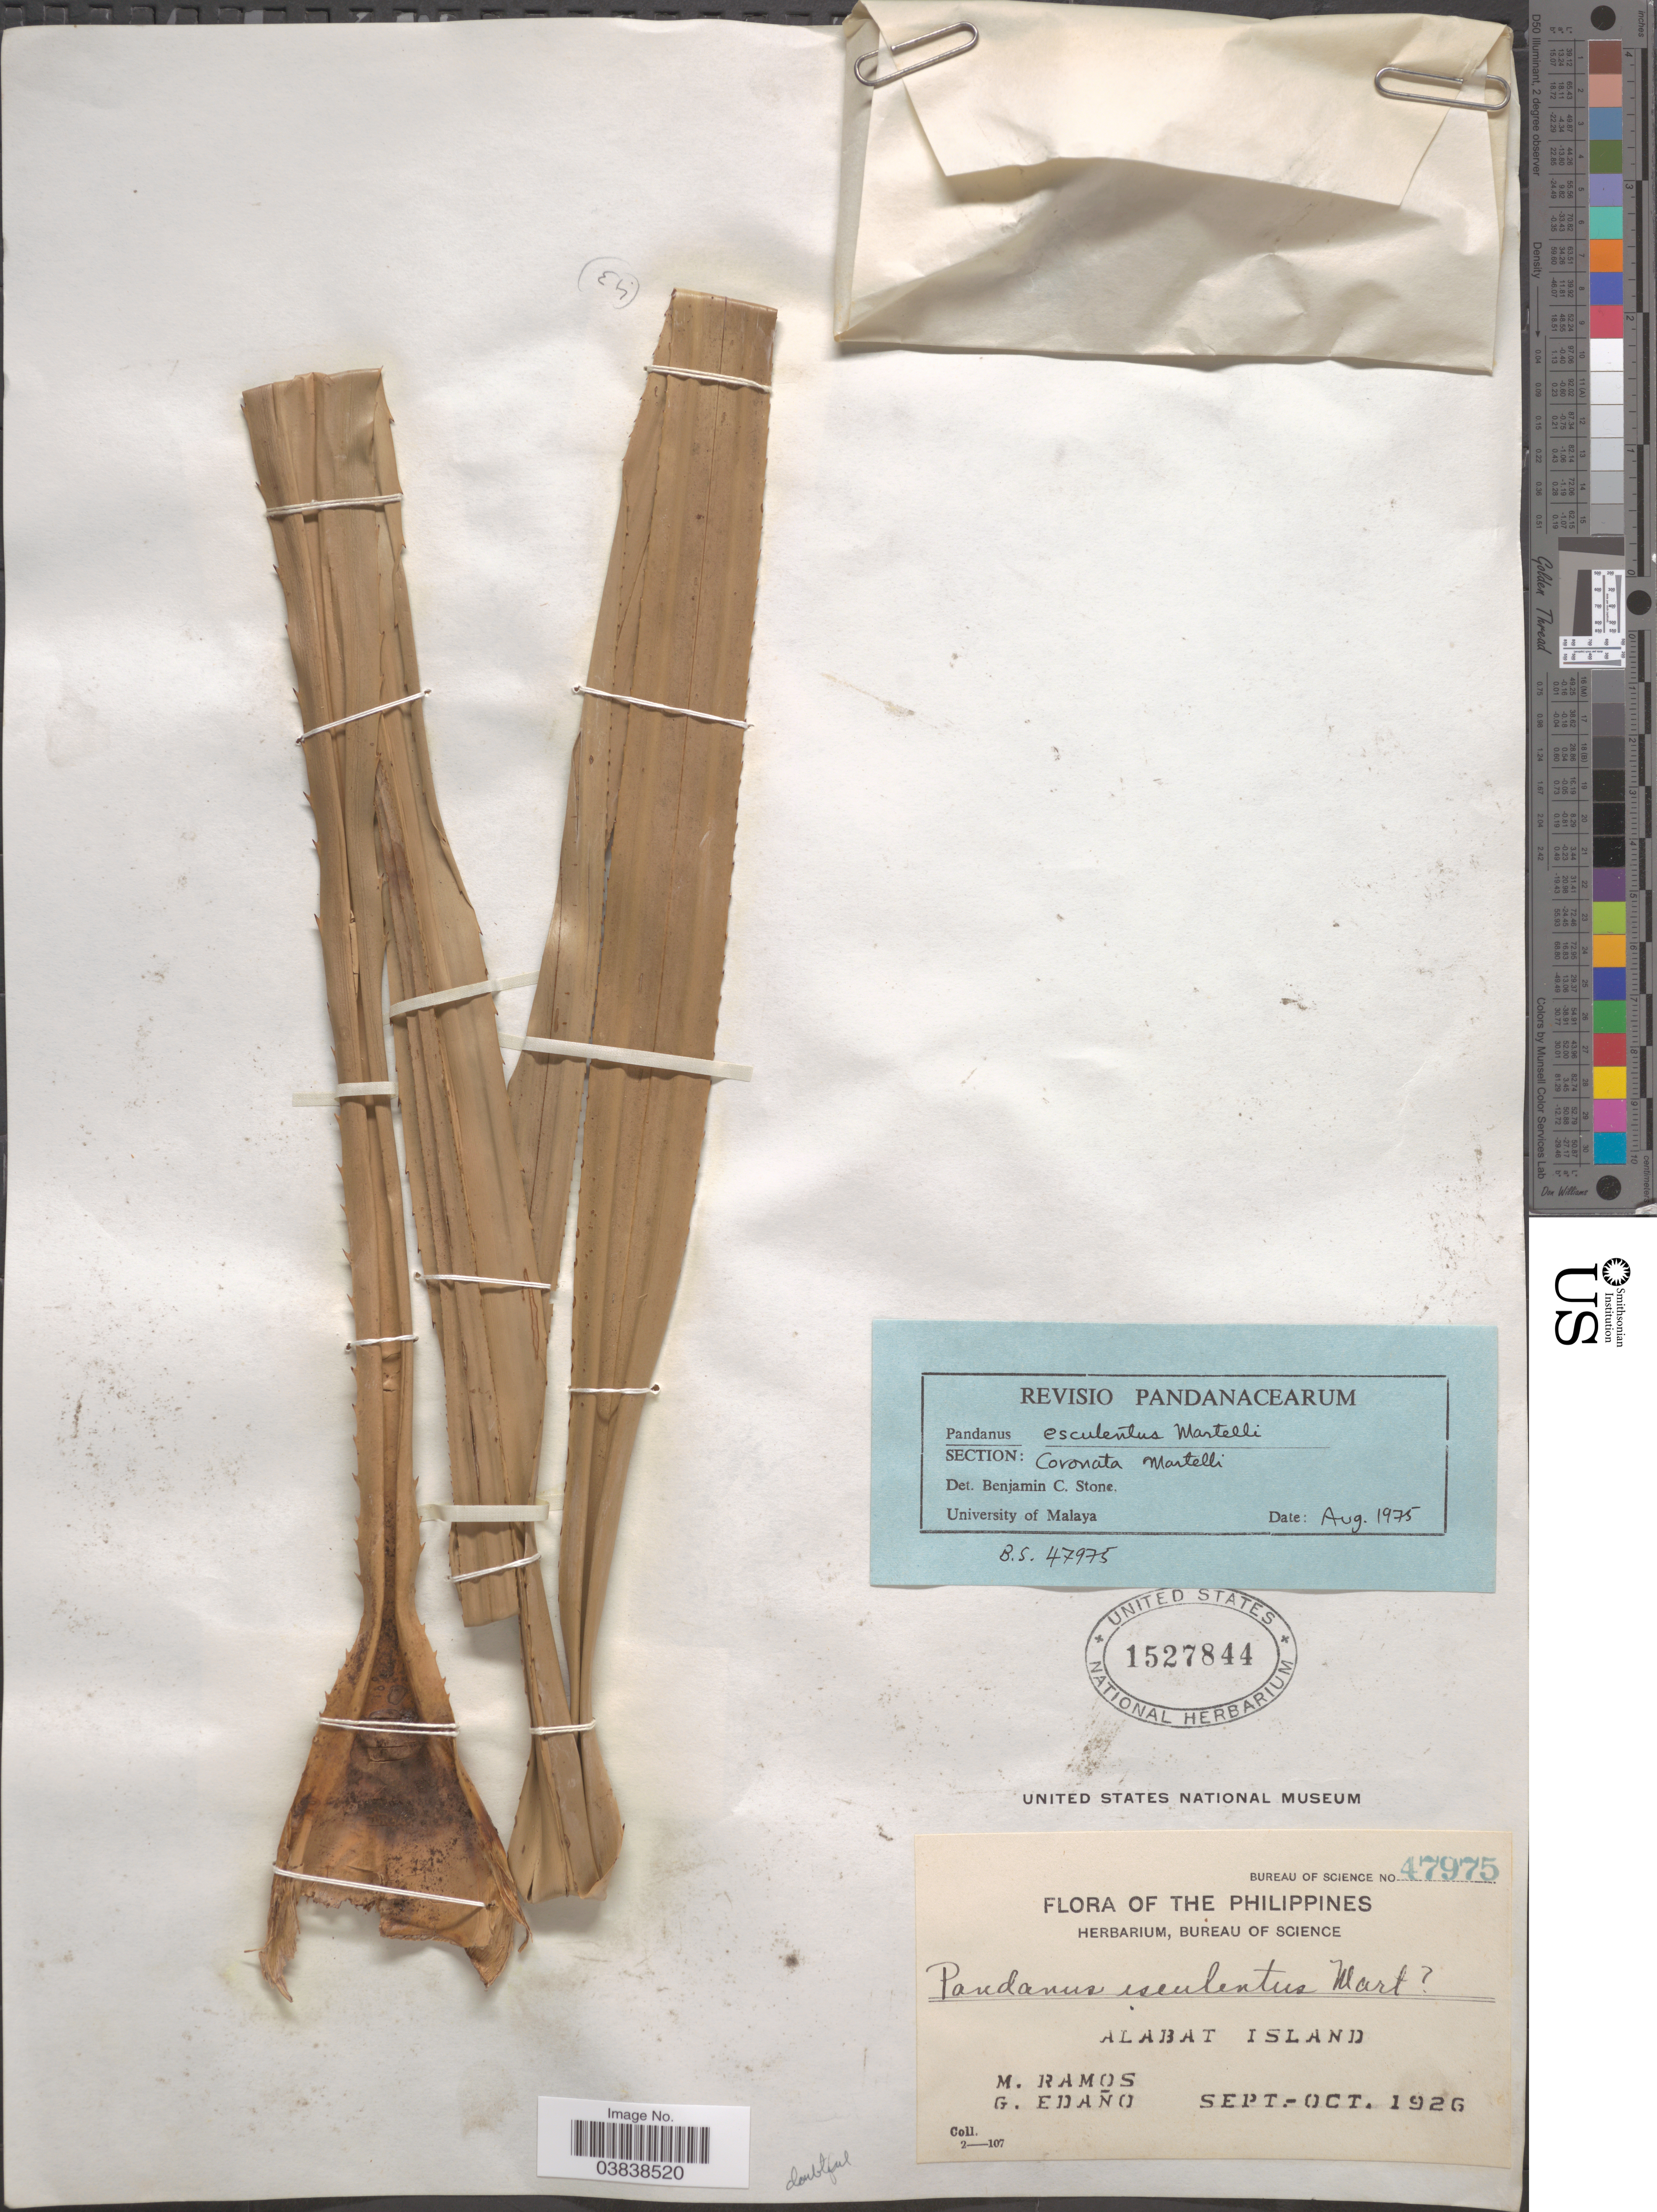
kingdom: Plantae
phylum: Tracheophyta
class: Liliopsida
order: Pandanales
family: Pandanaceae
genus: Pandanus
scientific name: Pandanus esculentus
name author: Martelli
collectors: M. Ramos & G. Edaño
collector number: Bureau of Science 47975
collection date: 1926-09/1926-10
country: Philippines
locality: Alabat Island.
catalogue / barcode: US 1527844